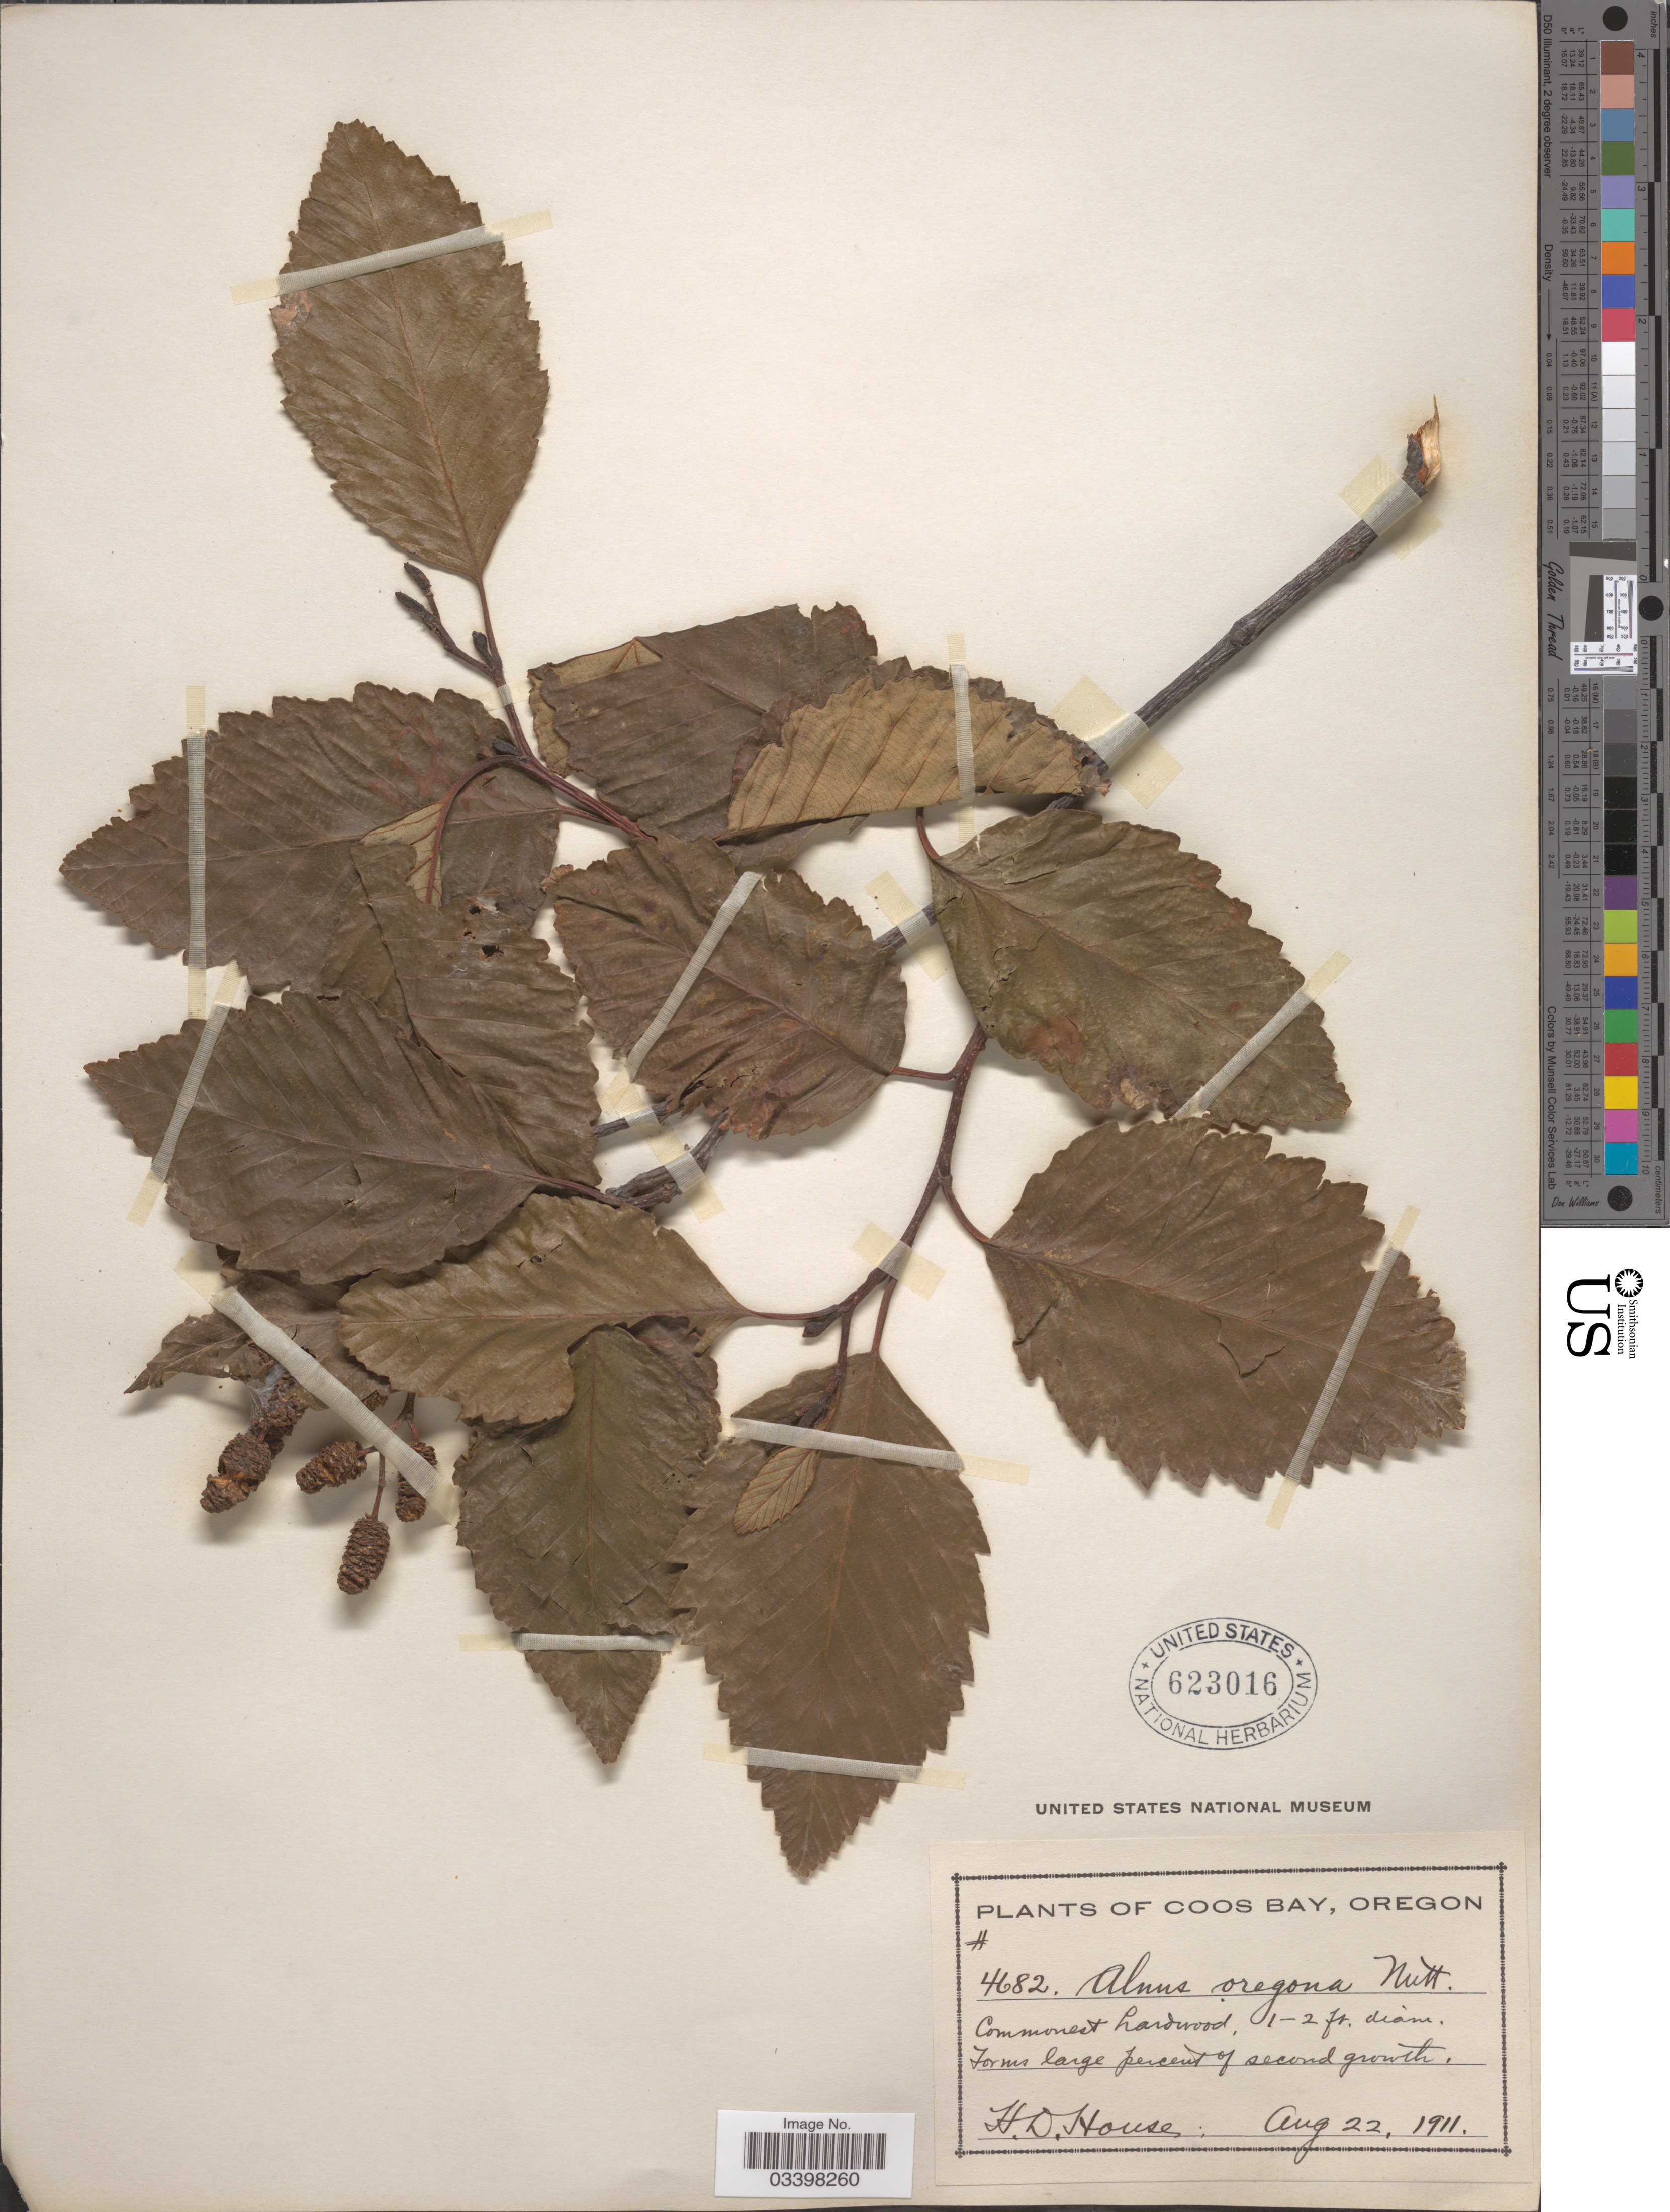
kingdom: Plantae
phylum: Tracheophyta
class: Magnoliopsida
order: Fagales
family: Betulaceae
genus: Alnus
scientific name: Alnus rubra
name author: Bong.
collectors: H. D. House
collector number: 4682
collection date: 1911-08-22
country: United States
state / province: Oregon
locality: Coos Bay.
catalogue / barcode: US 623016